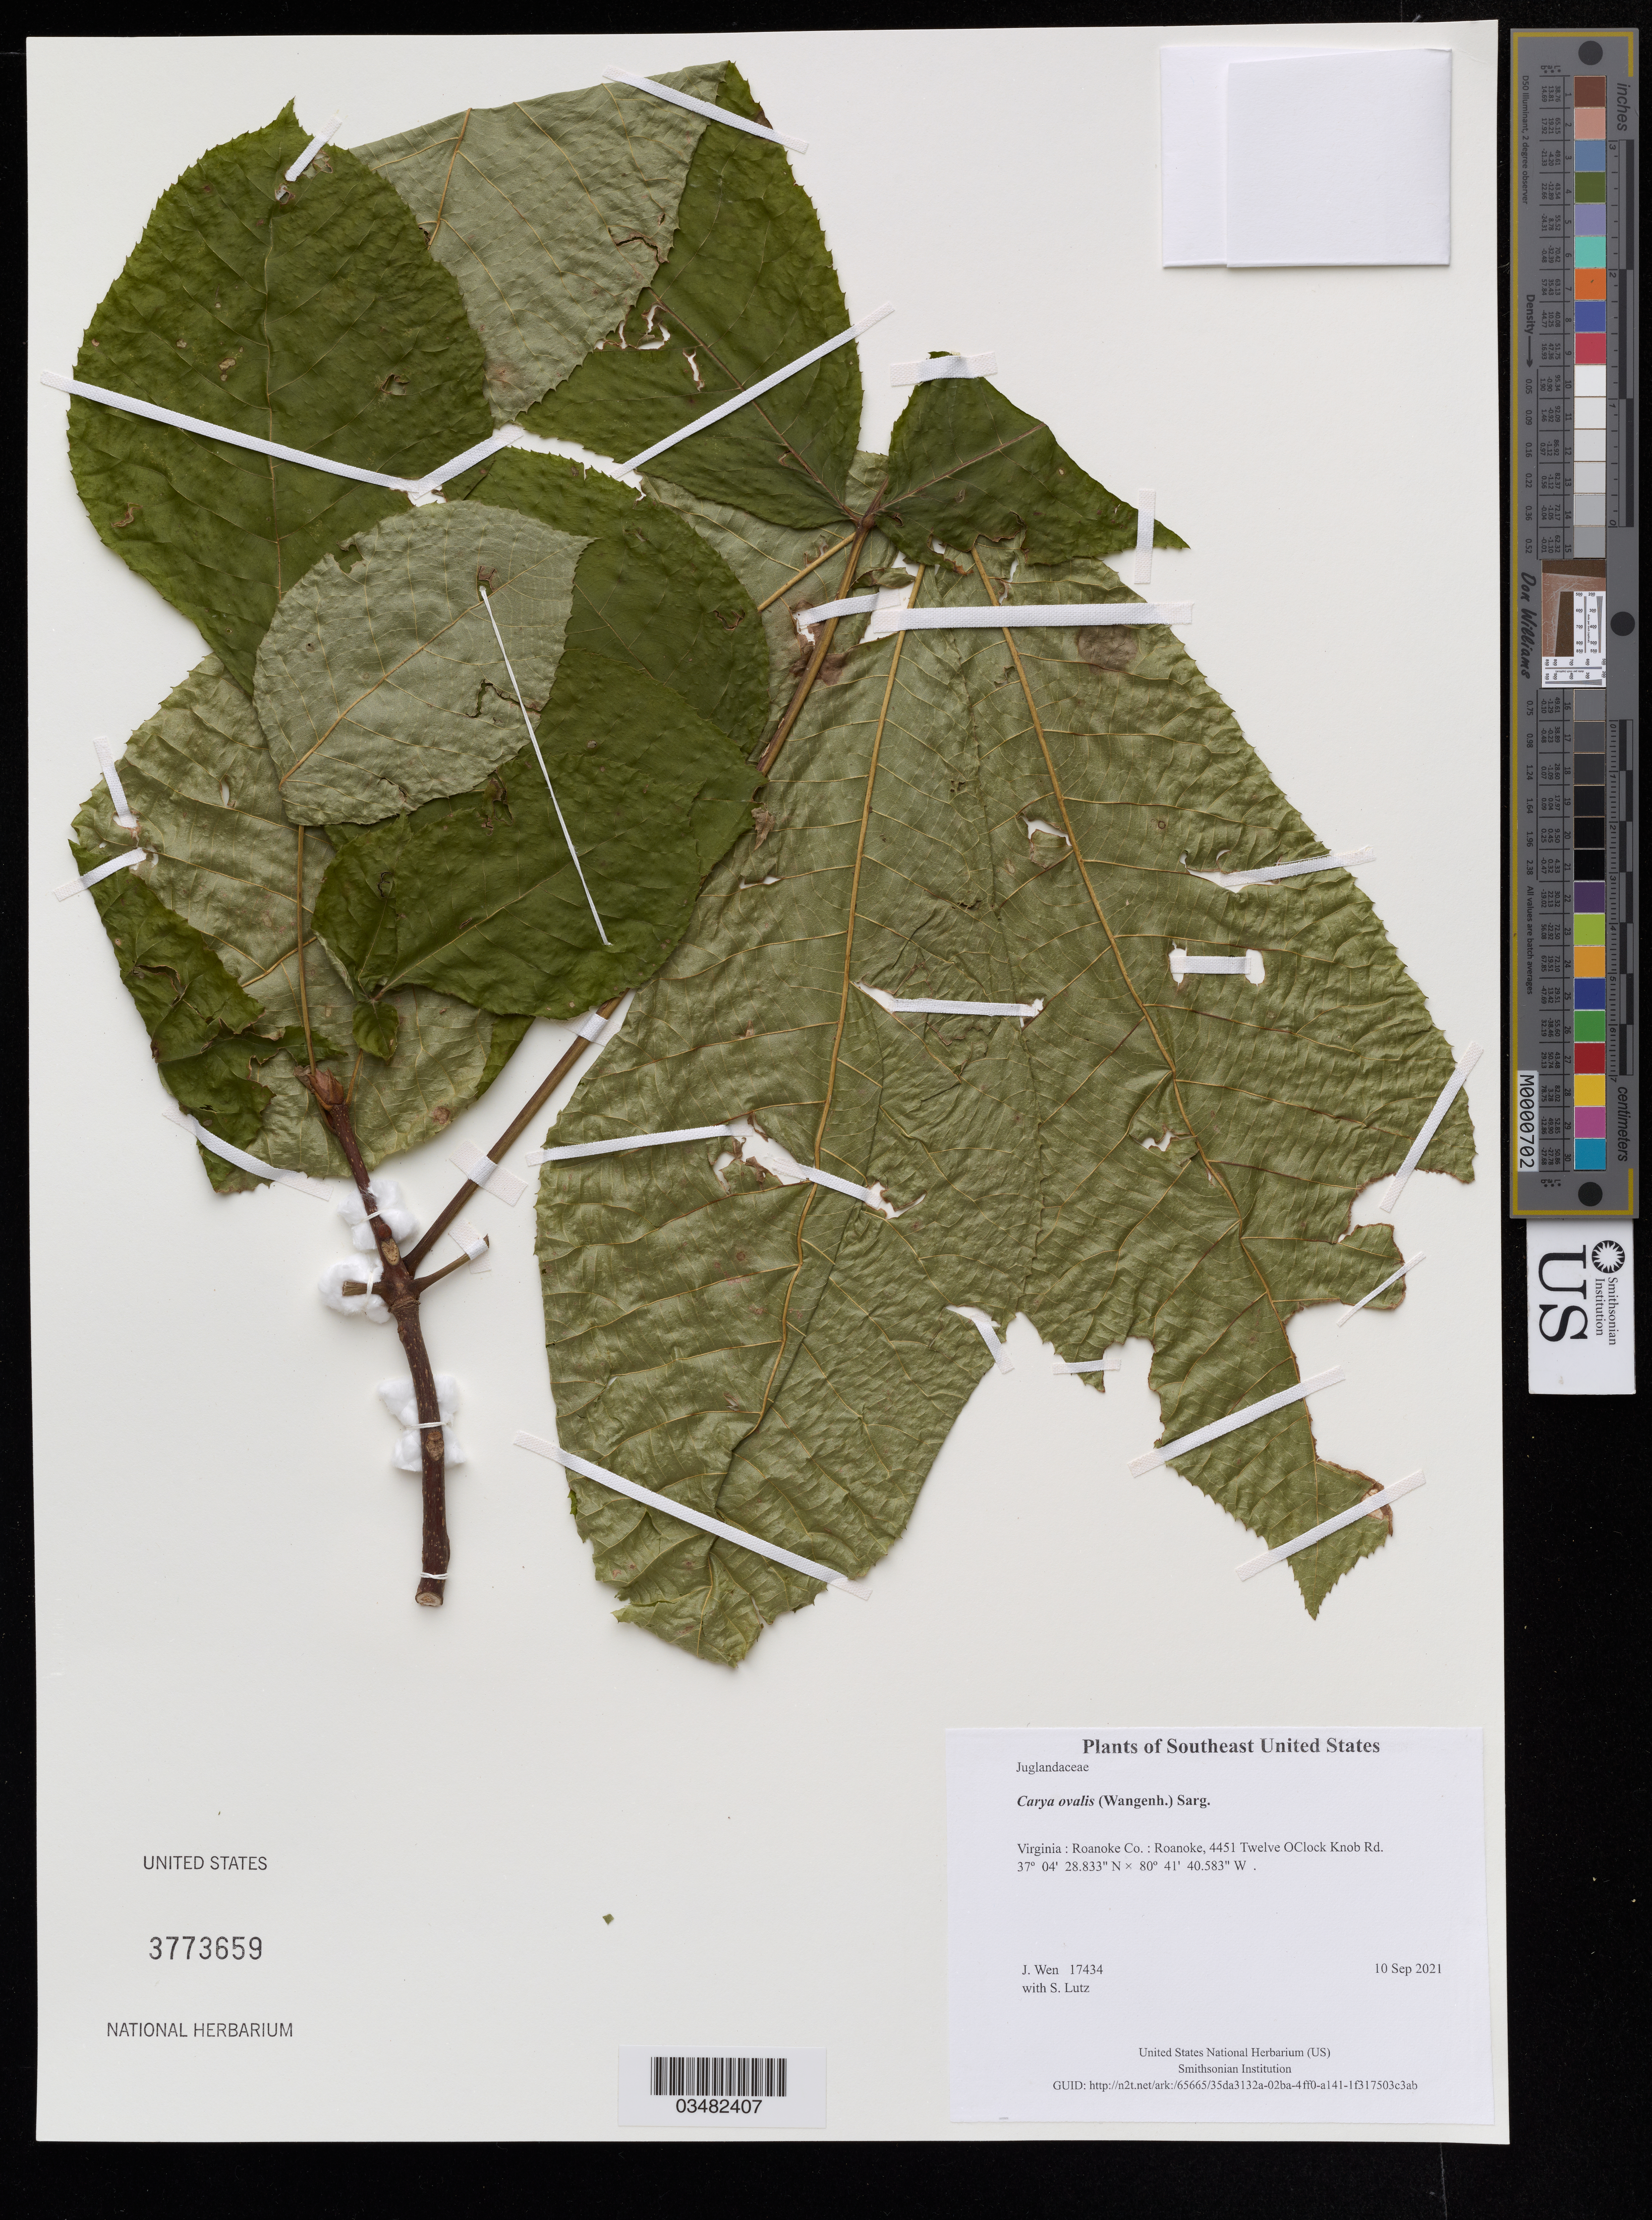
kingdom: Plantae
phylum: Tracheophyta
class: Magnoliopsida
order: Fagales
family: Juglandaceae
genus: Carya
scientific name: Carya ovalis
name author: (Wangenh.) Sarg.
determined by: Wen, Jun, (BOT), Smithsonian Institution - National Museum of Natural History (UNITED STATES)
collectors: J. Wen & S. Lutz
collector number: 17434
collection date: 2021-09-10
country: United States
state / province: Virginia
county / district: Roanoke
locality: Roanoke, 4451 Twelve OClock Knob Rd.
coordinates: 37.0746759 N, 80.6946065 W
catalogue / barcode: US 3773659